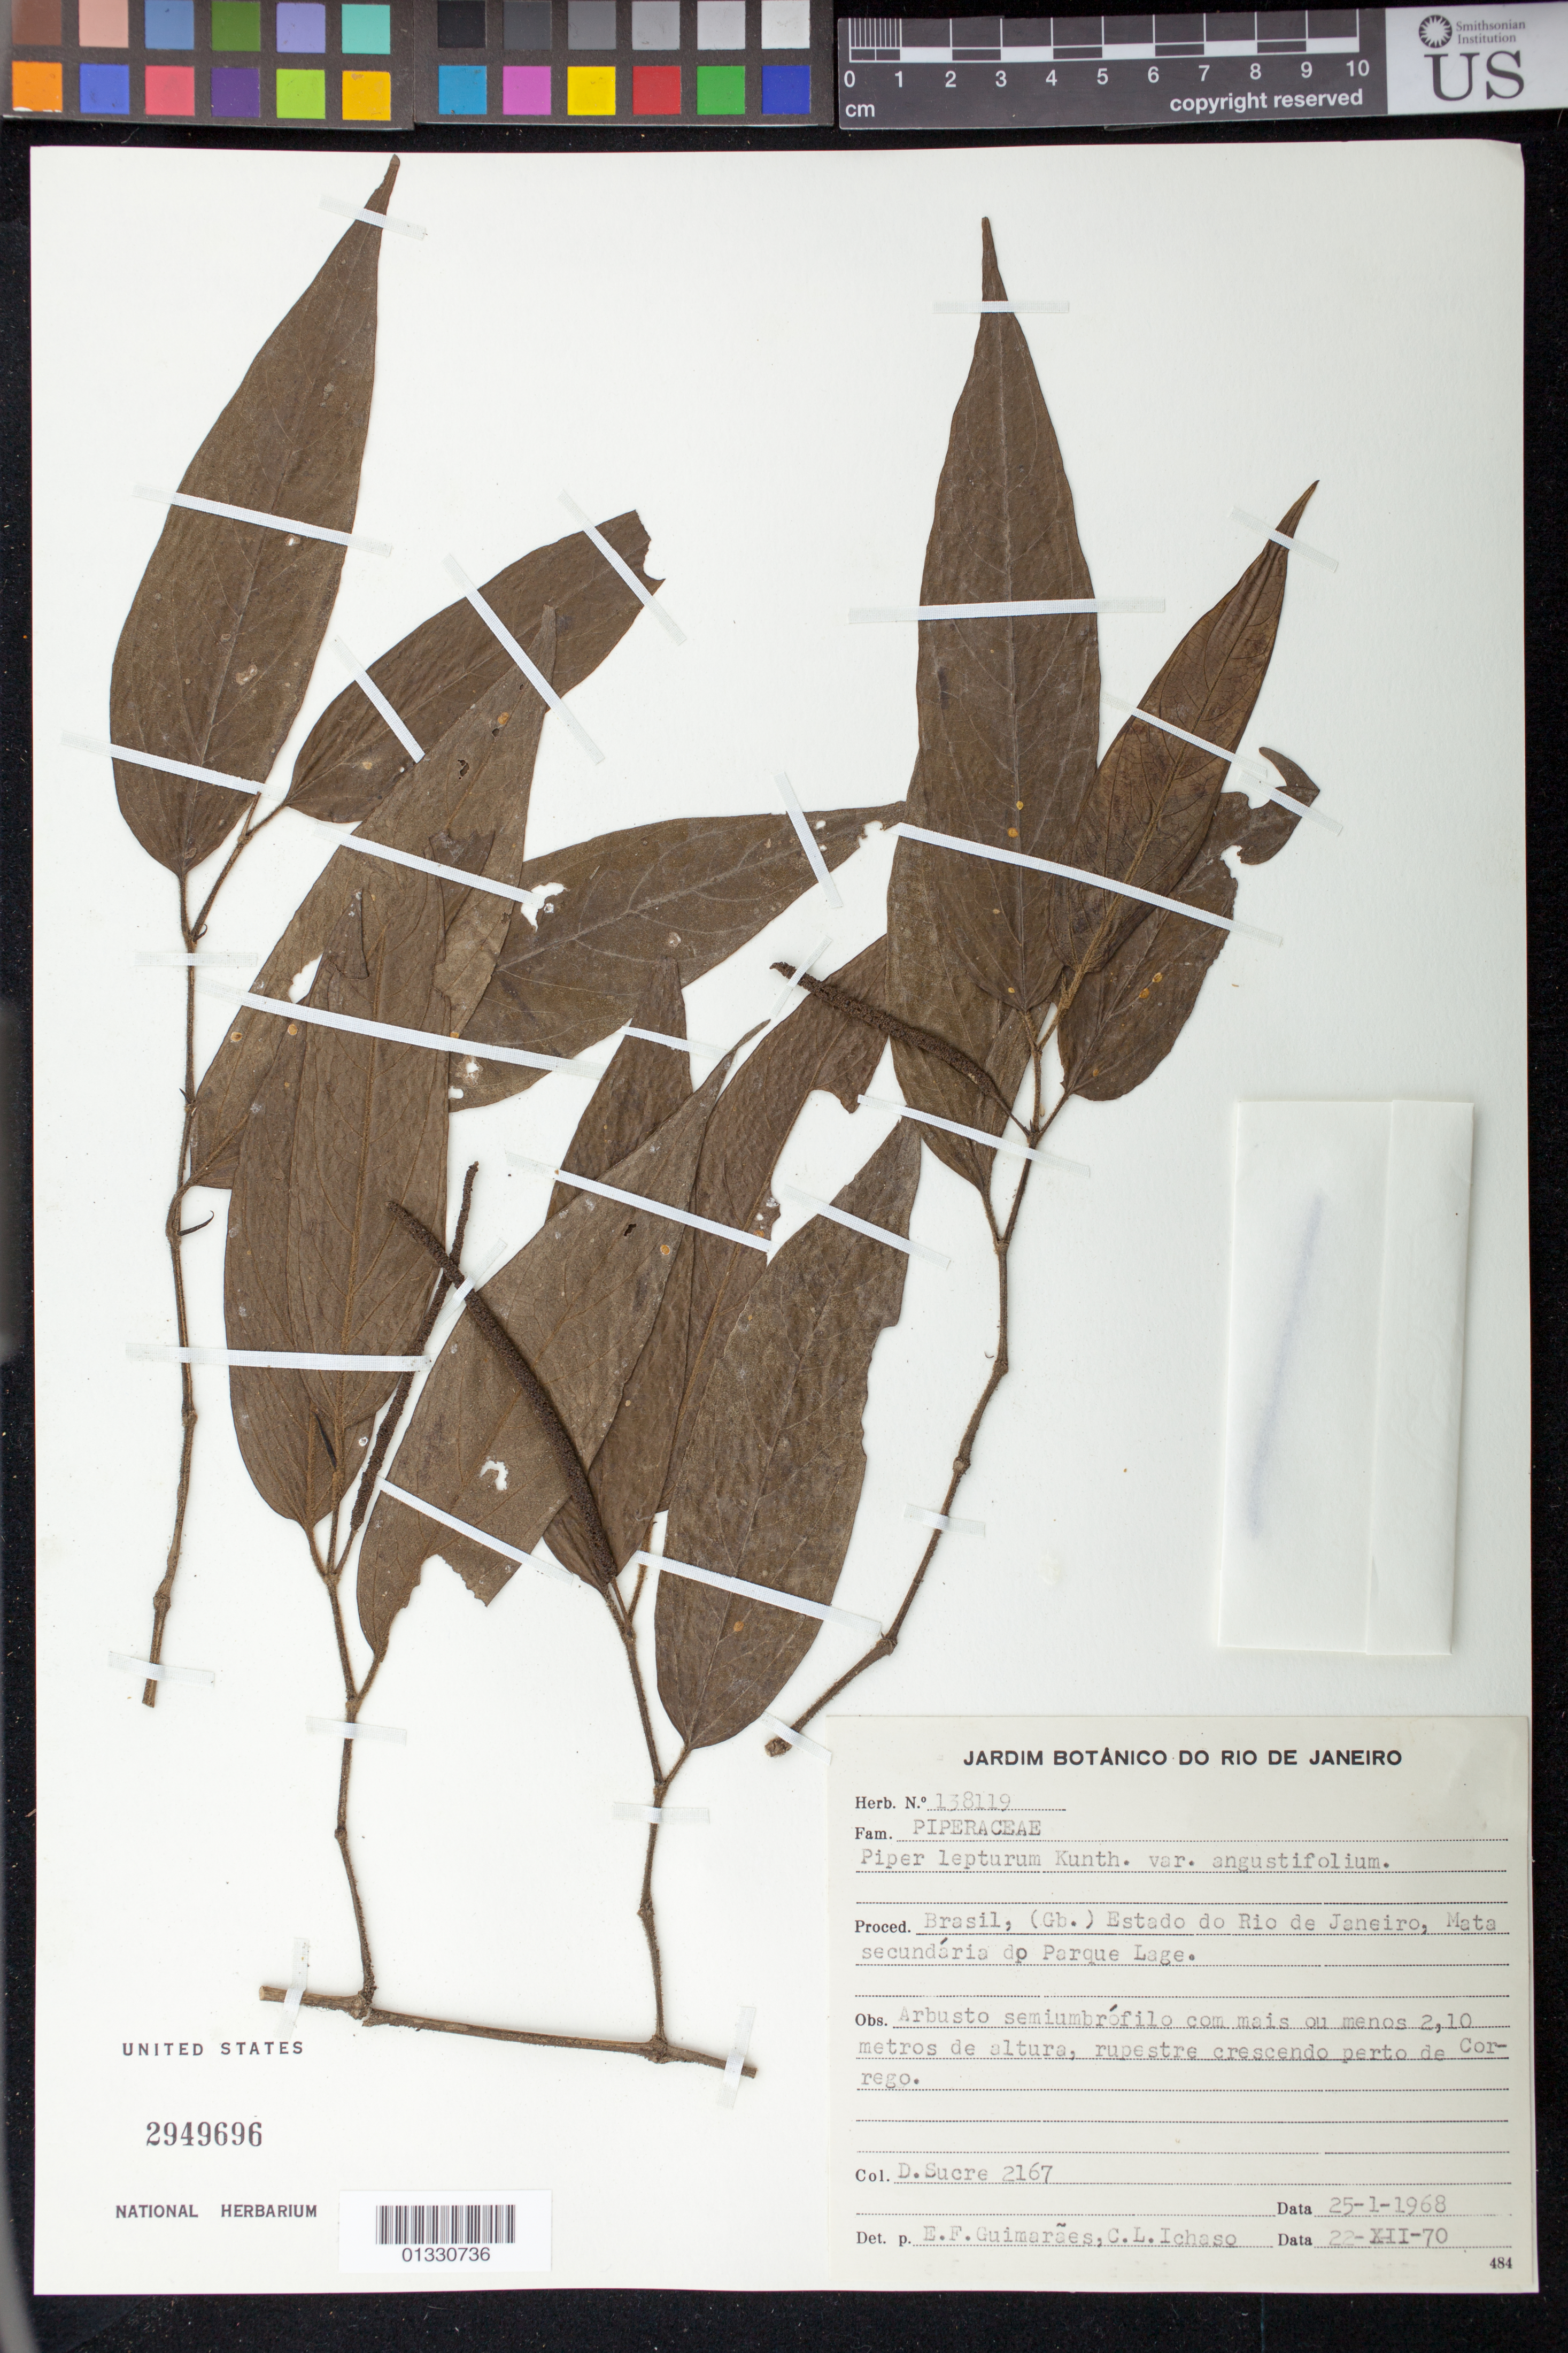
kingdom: Plantae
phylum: Tracheophyta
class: Magnoliopsida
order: Piperales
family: Piperaceae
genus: Piper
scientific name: Piper lepturum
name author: Kunth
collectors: D. Sucre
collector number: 2167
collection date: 1968-01-25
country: Brazil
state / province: Rio de Janeiro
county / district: Rio de Janeiro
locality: Mata secundária do Parque Lage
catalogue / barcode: US 2949696